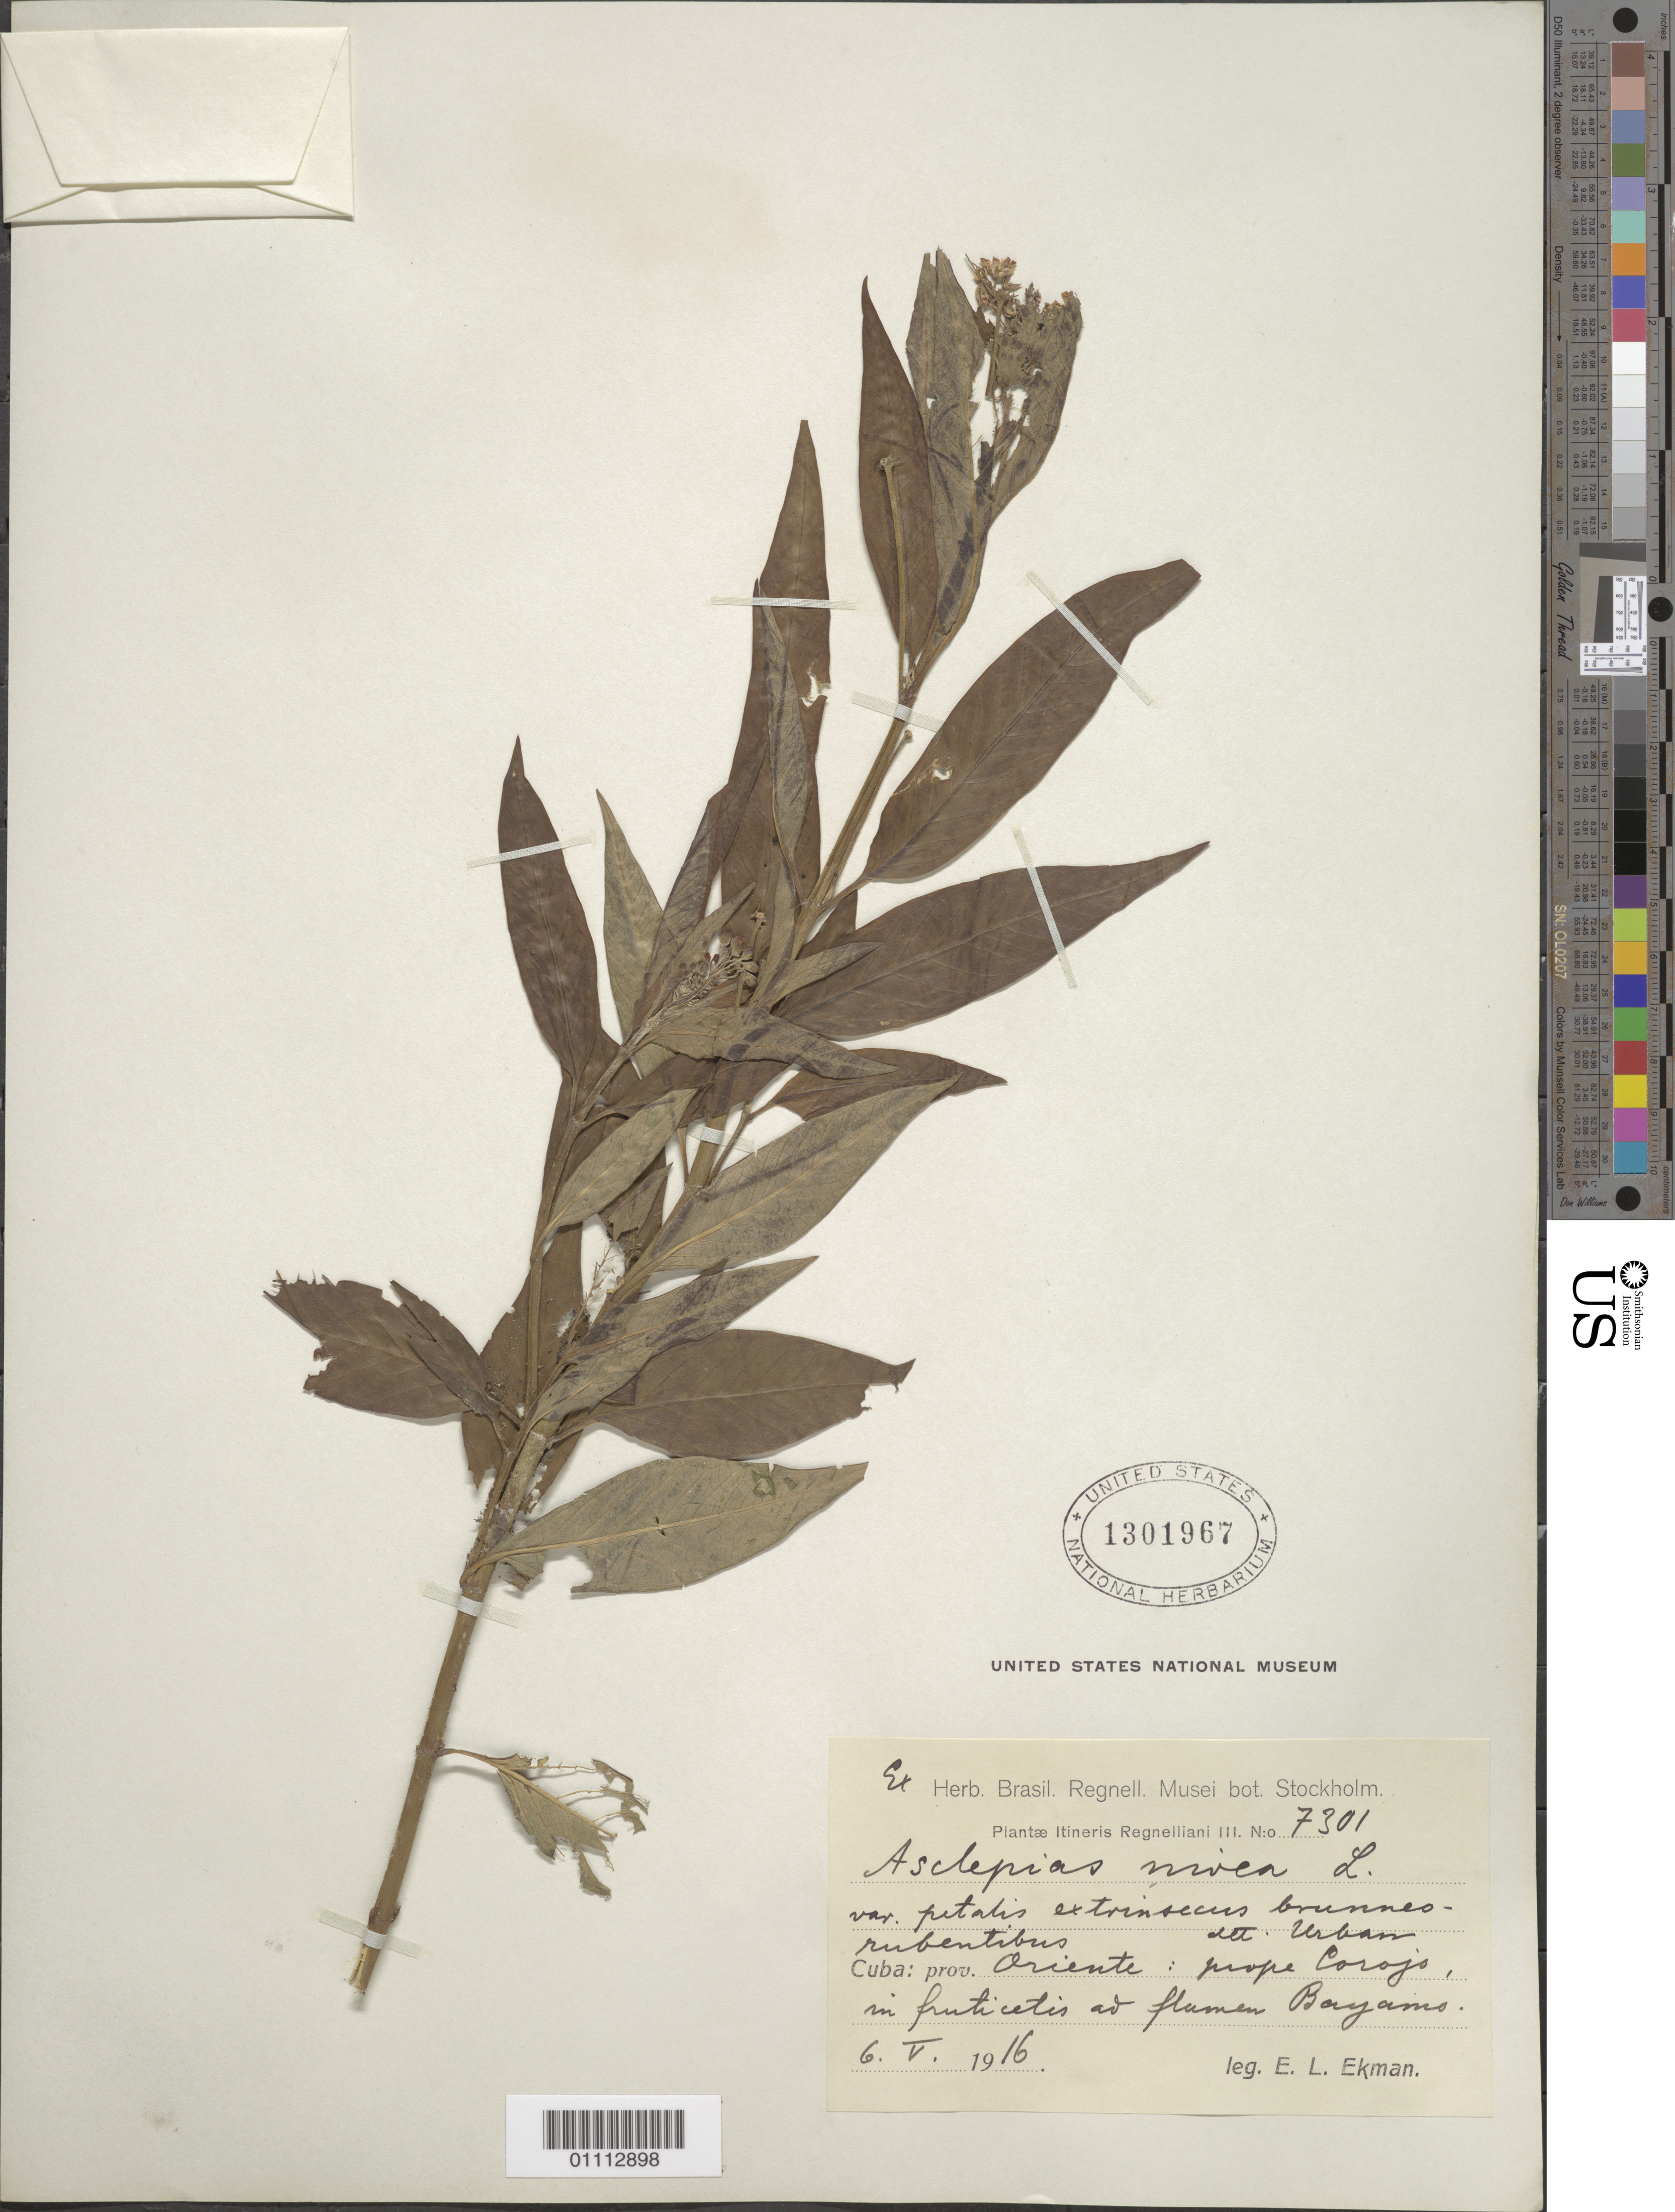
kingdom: Plantae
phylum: Tracheophyta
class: Magnoliopsida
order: Gentianales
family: Apocynaceae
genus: Asclepias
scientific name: Asclepias nivea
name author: L.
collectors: E. L. Ekman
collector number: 7301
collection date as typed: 06 May 1916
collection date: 1916-05-06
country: Cuba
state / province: Camagüey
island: Cuba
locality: Prope Corojo, in fruticetis ad flumen Bayamo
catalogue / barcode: US 1301967